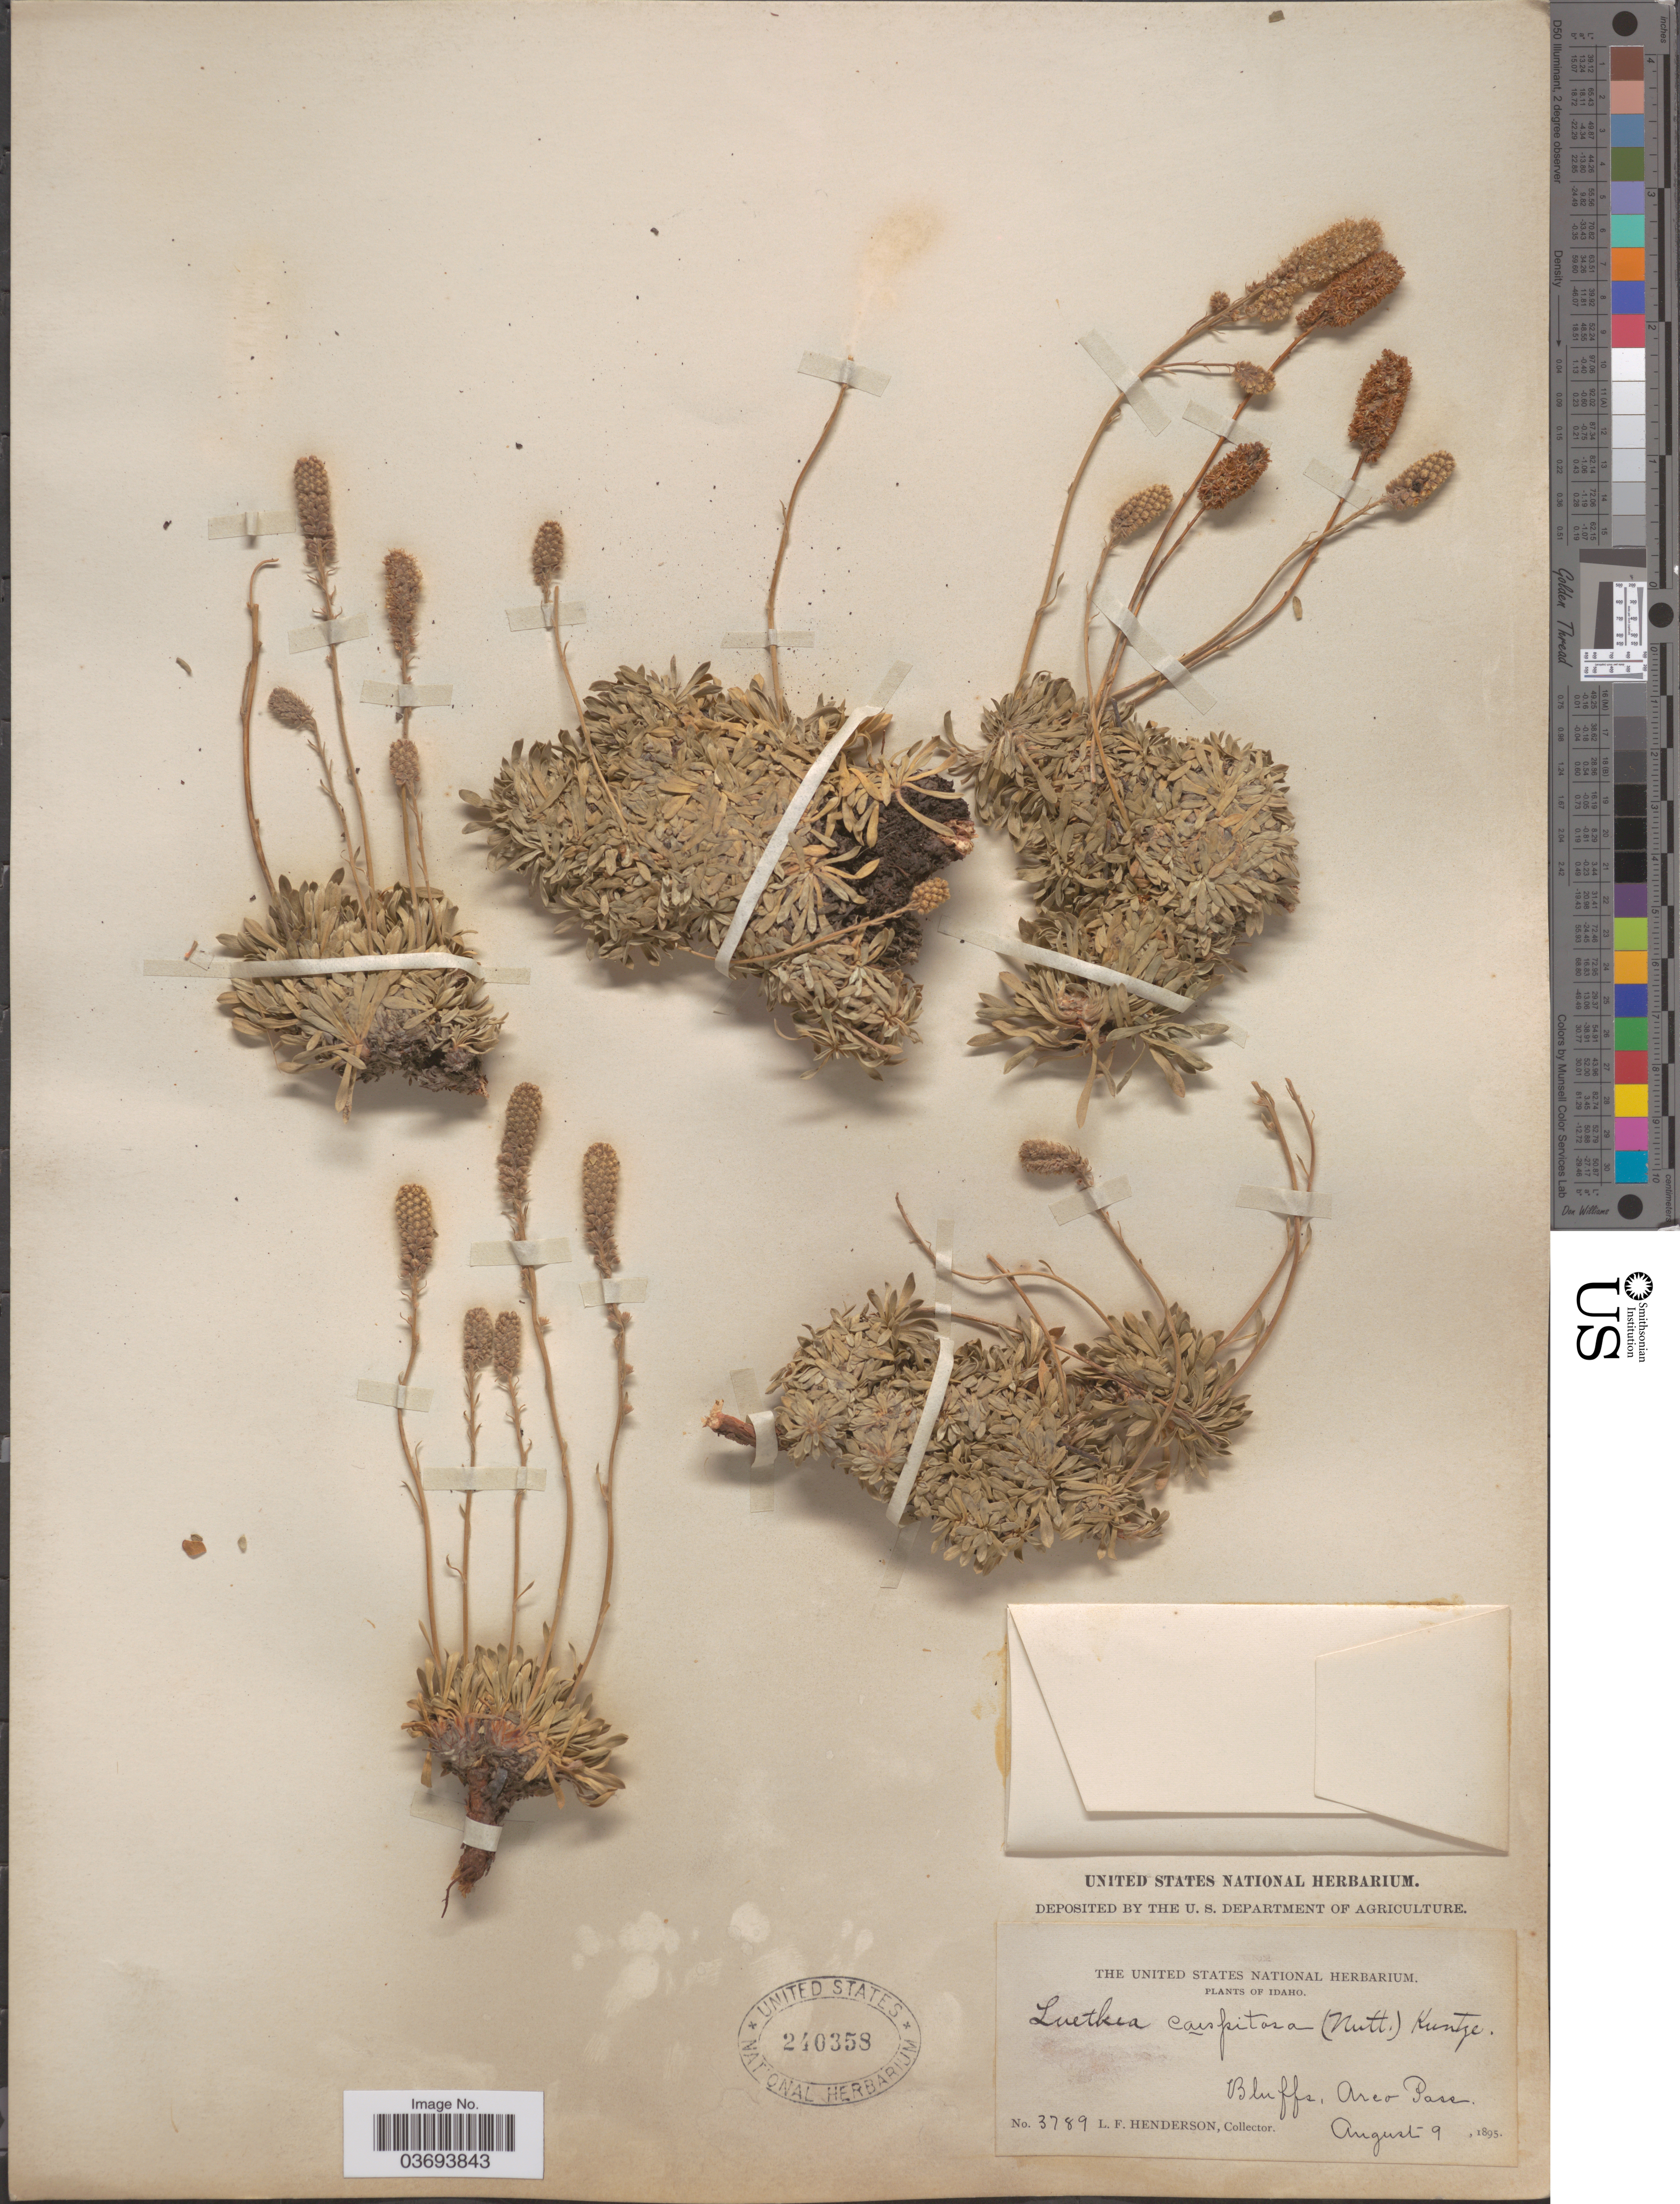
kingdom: Plantae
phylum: Tracheophyta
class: Magnoliopsida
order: Rosales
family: Rosaceae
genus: Petrophytum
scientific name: Petrophytum caespitosum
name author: (Nutt.) Rydb.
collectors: L. Henderson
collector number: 3789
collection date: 1895-08-09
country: United States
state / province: Idaho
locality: Bluffs, Arco Pass.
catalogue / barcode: US 240358